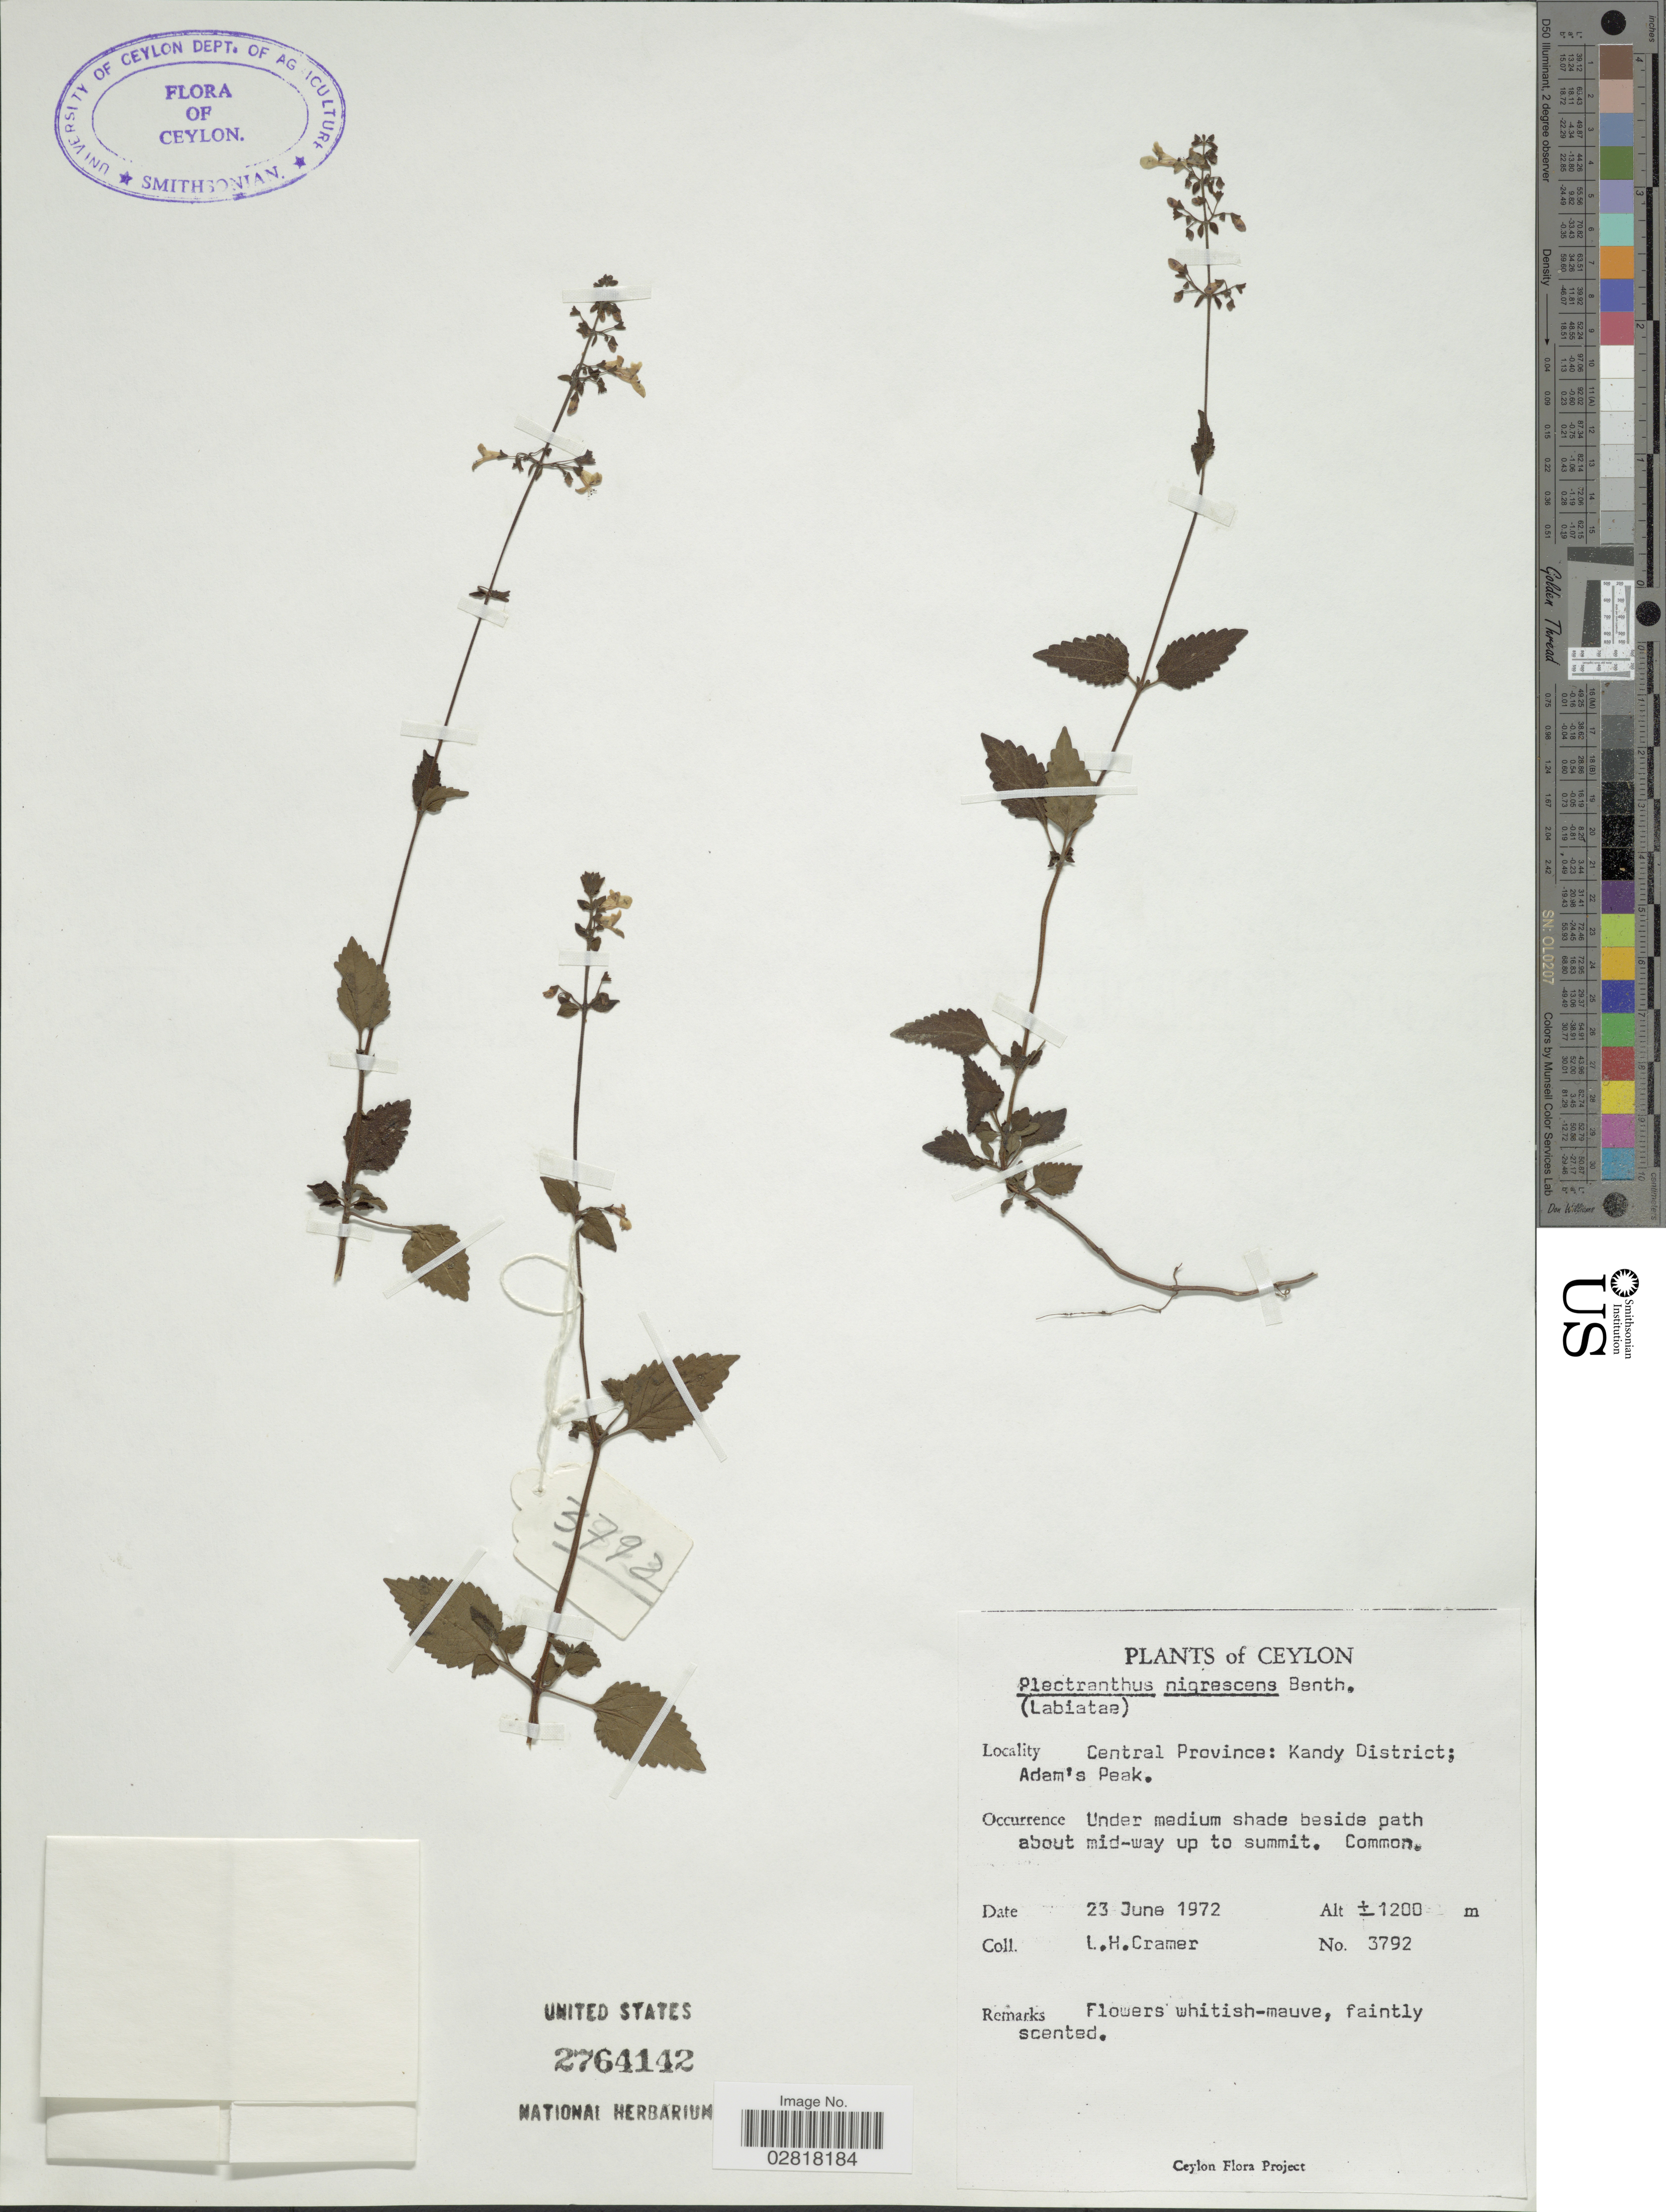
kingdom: Plantae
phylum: Tracheophyta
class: Magnoliopsida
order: Lamiales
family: Lamiaceae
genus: Plectranthus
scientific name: Plectranthus nigrescens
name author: Benth.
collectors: L. H. Cramer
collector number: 3792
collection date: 1972-06-23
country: Sri Lanka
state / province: Central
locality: Ceylon, Kandy District; Adam's Peak, beside path about mid-way up to summit.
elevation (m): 1200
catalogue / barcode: US 2764142